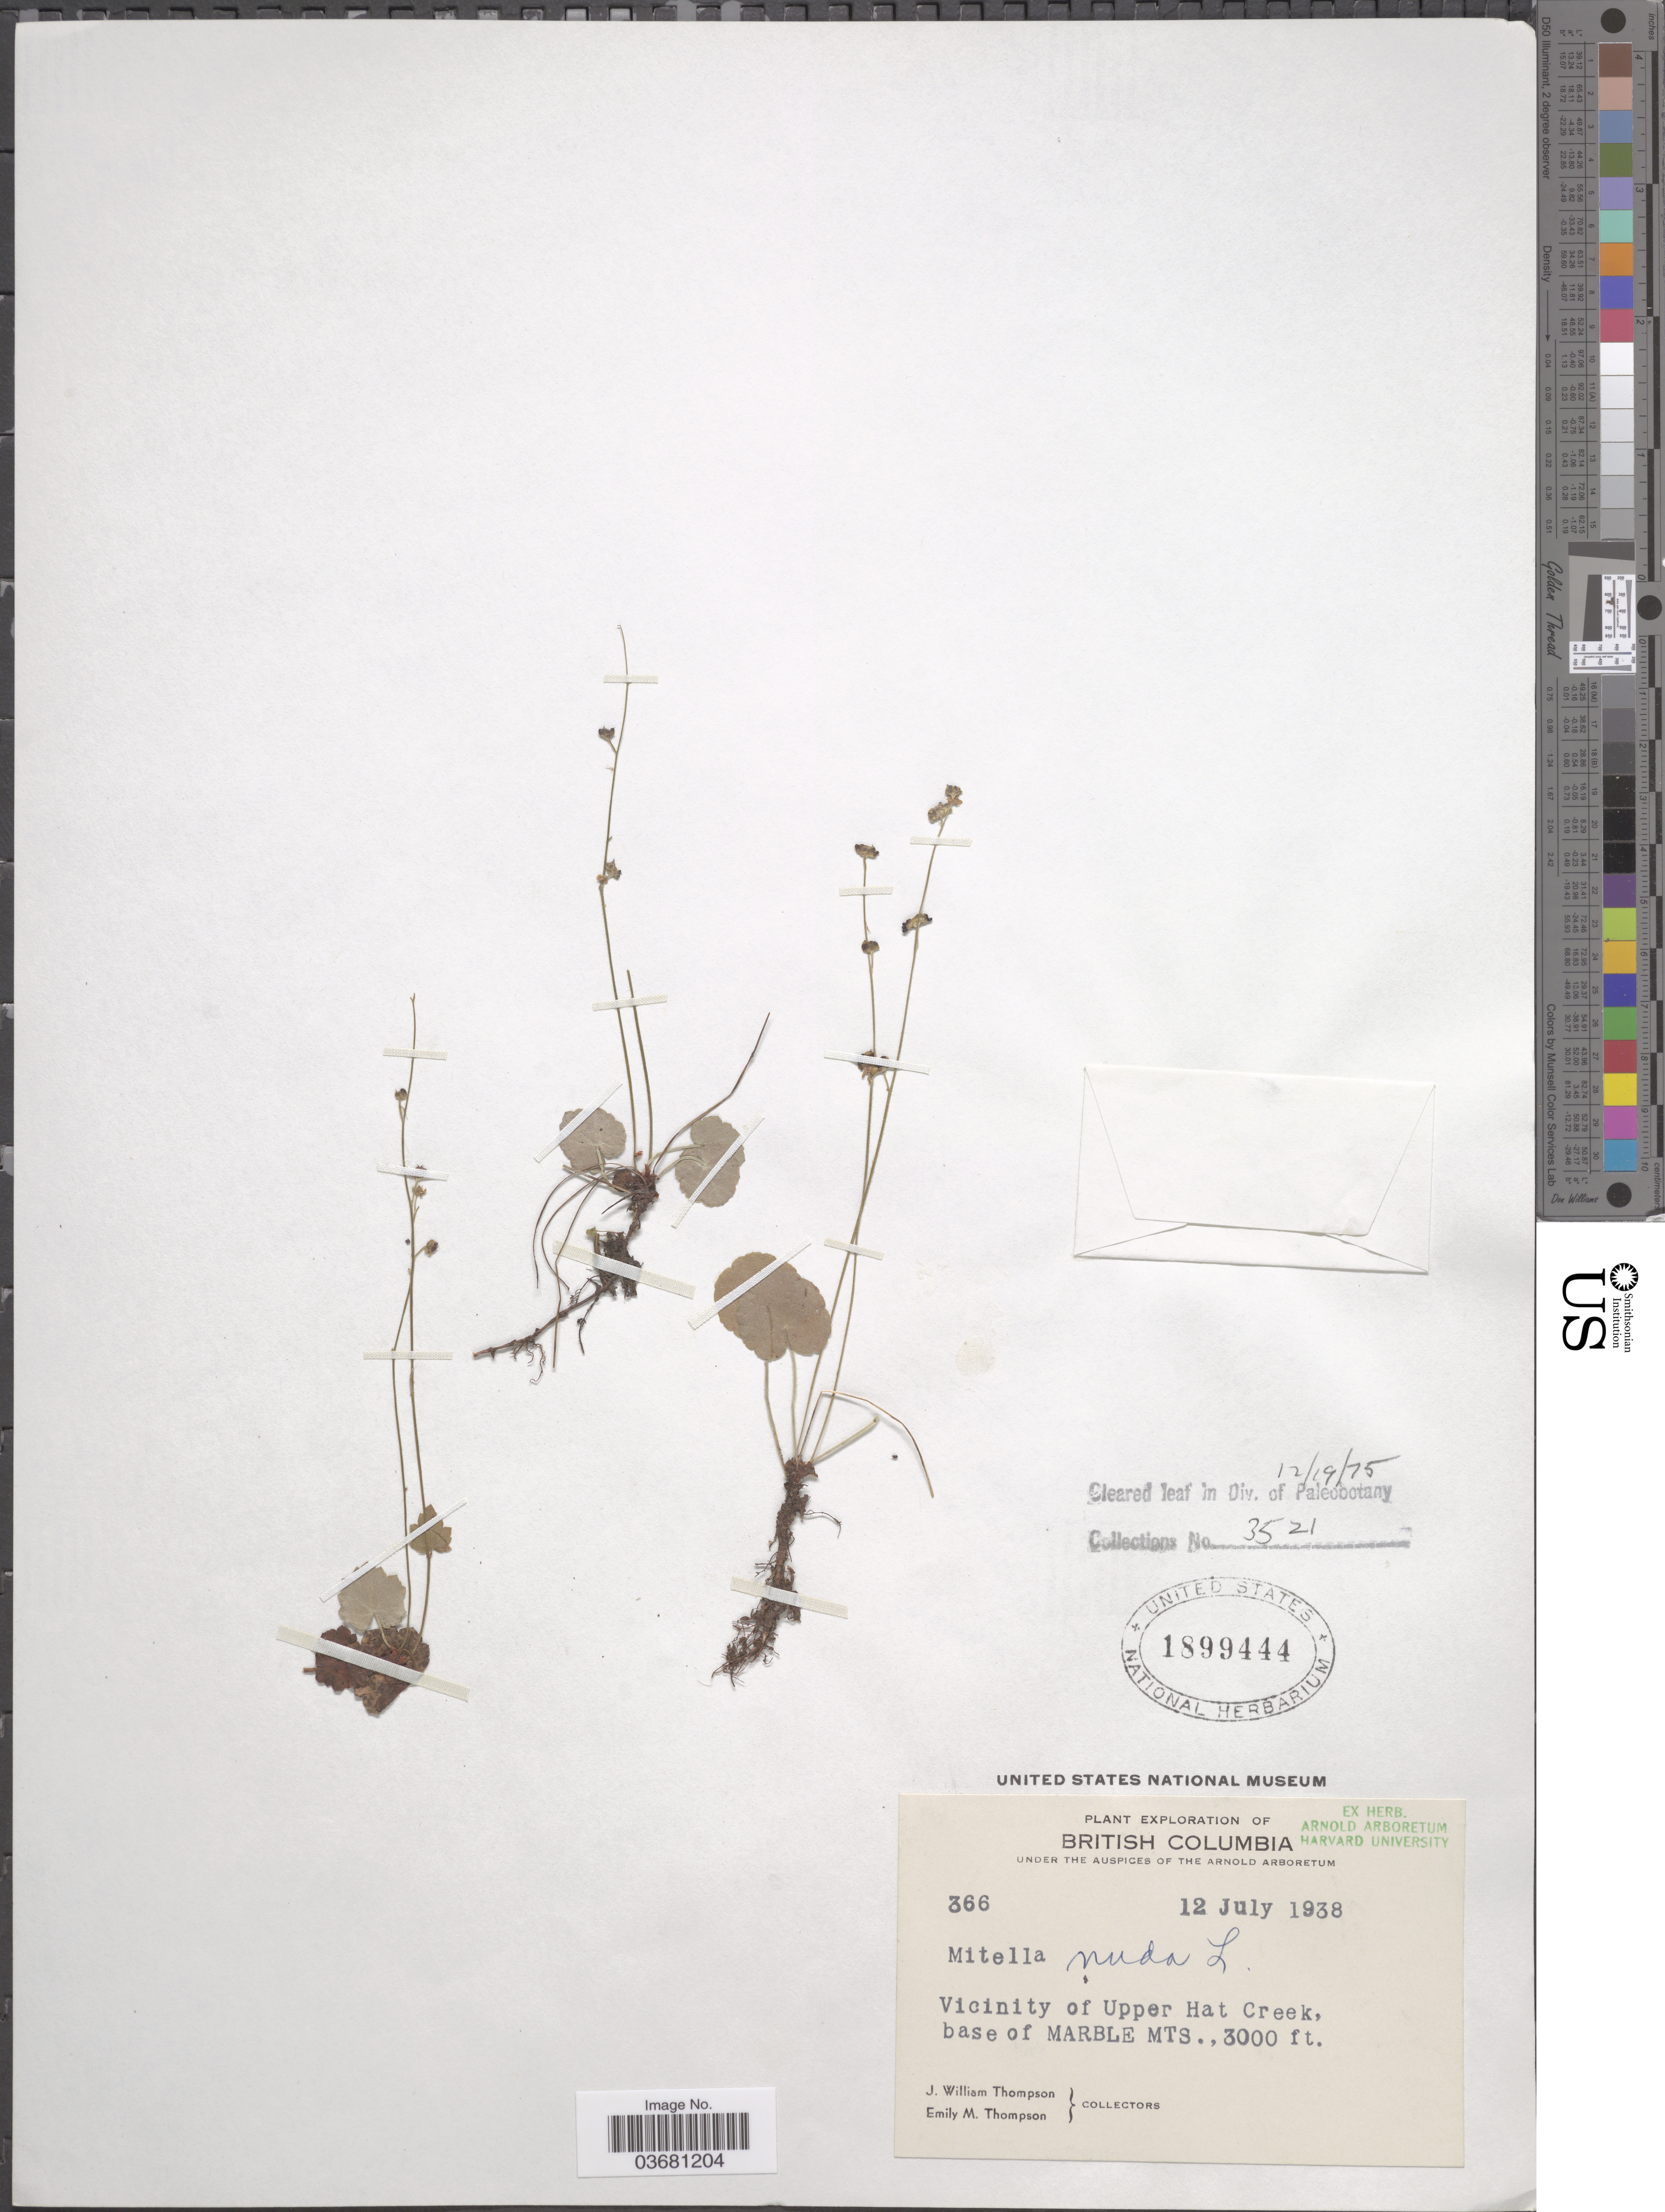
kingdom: Plantae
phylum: Tracheophyta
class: Magnoliopsida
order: Saxifragales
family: Saxifragaceae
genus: Mitella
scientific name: Mitella nuda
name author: L.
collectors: J. W. Thompson & E. M. Thompson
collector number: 366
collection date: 1938-07-12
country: Canada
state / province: British Columbia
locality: Exploration of British Columbia. Vicinity of Upper Hat Creek, base of Marble Mts.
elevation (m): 914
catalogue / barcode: US 1899444